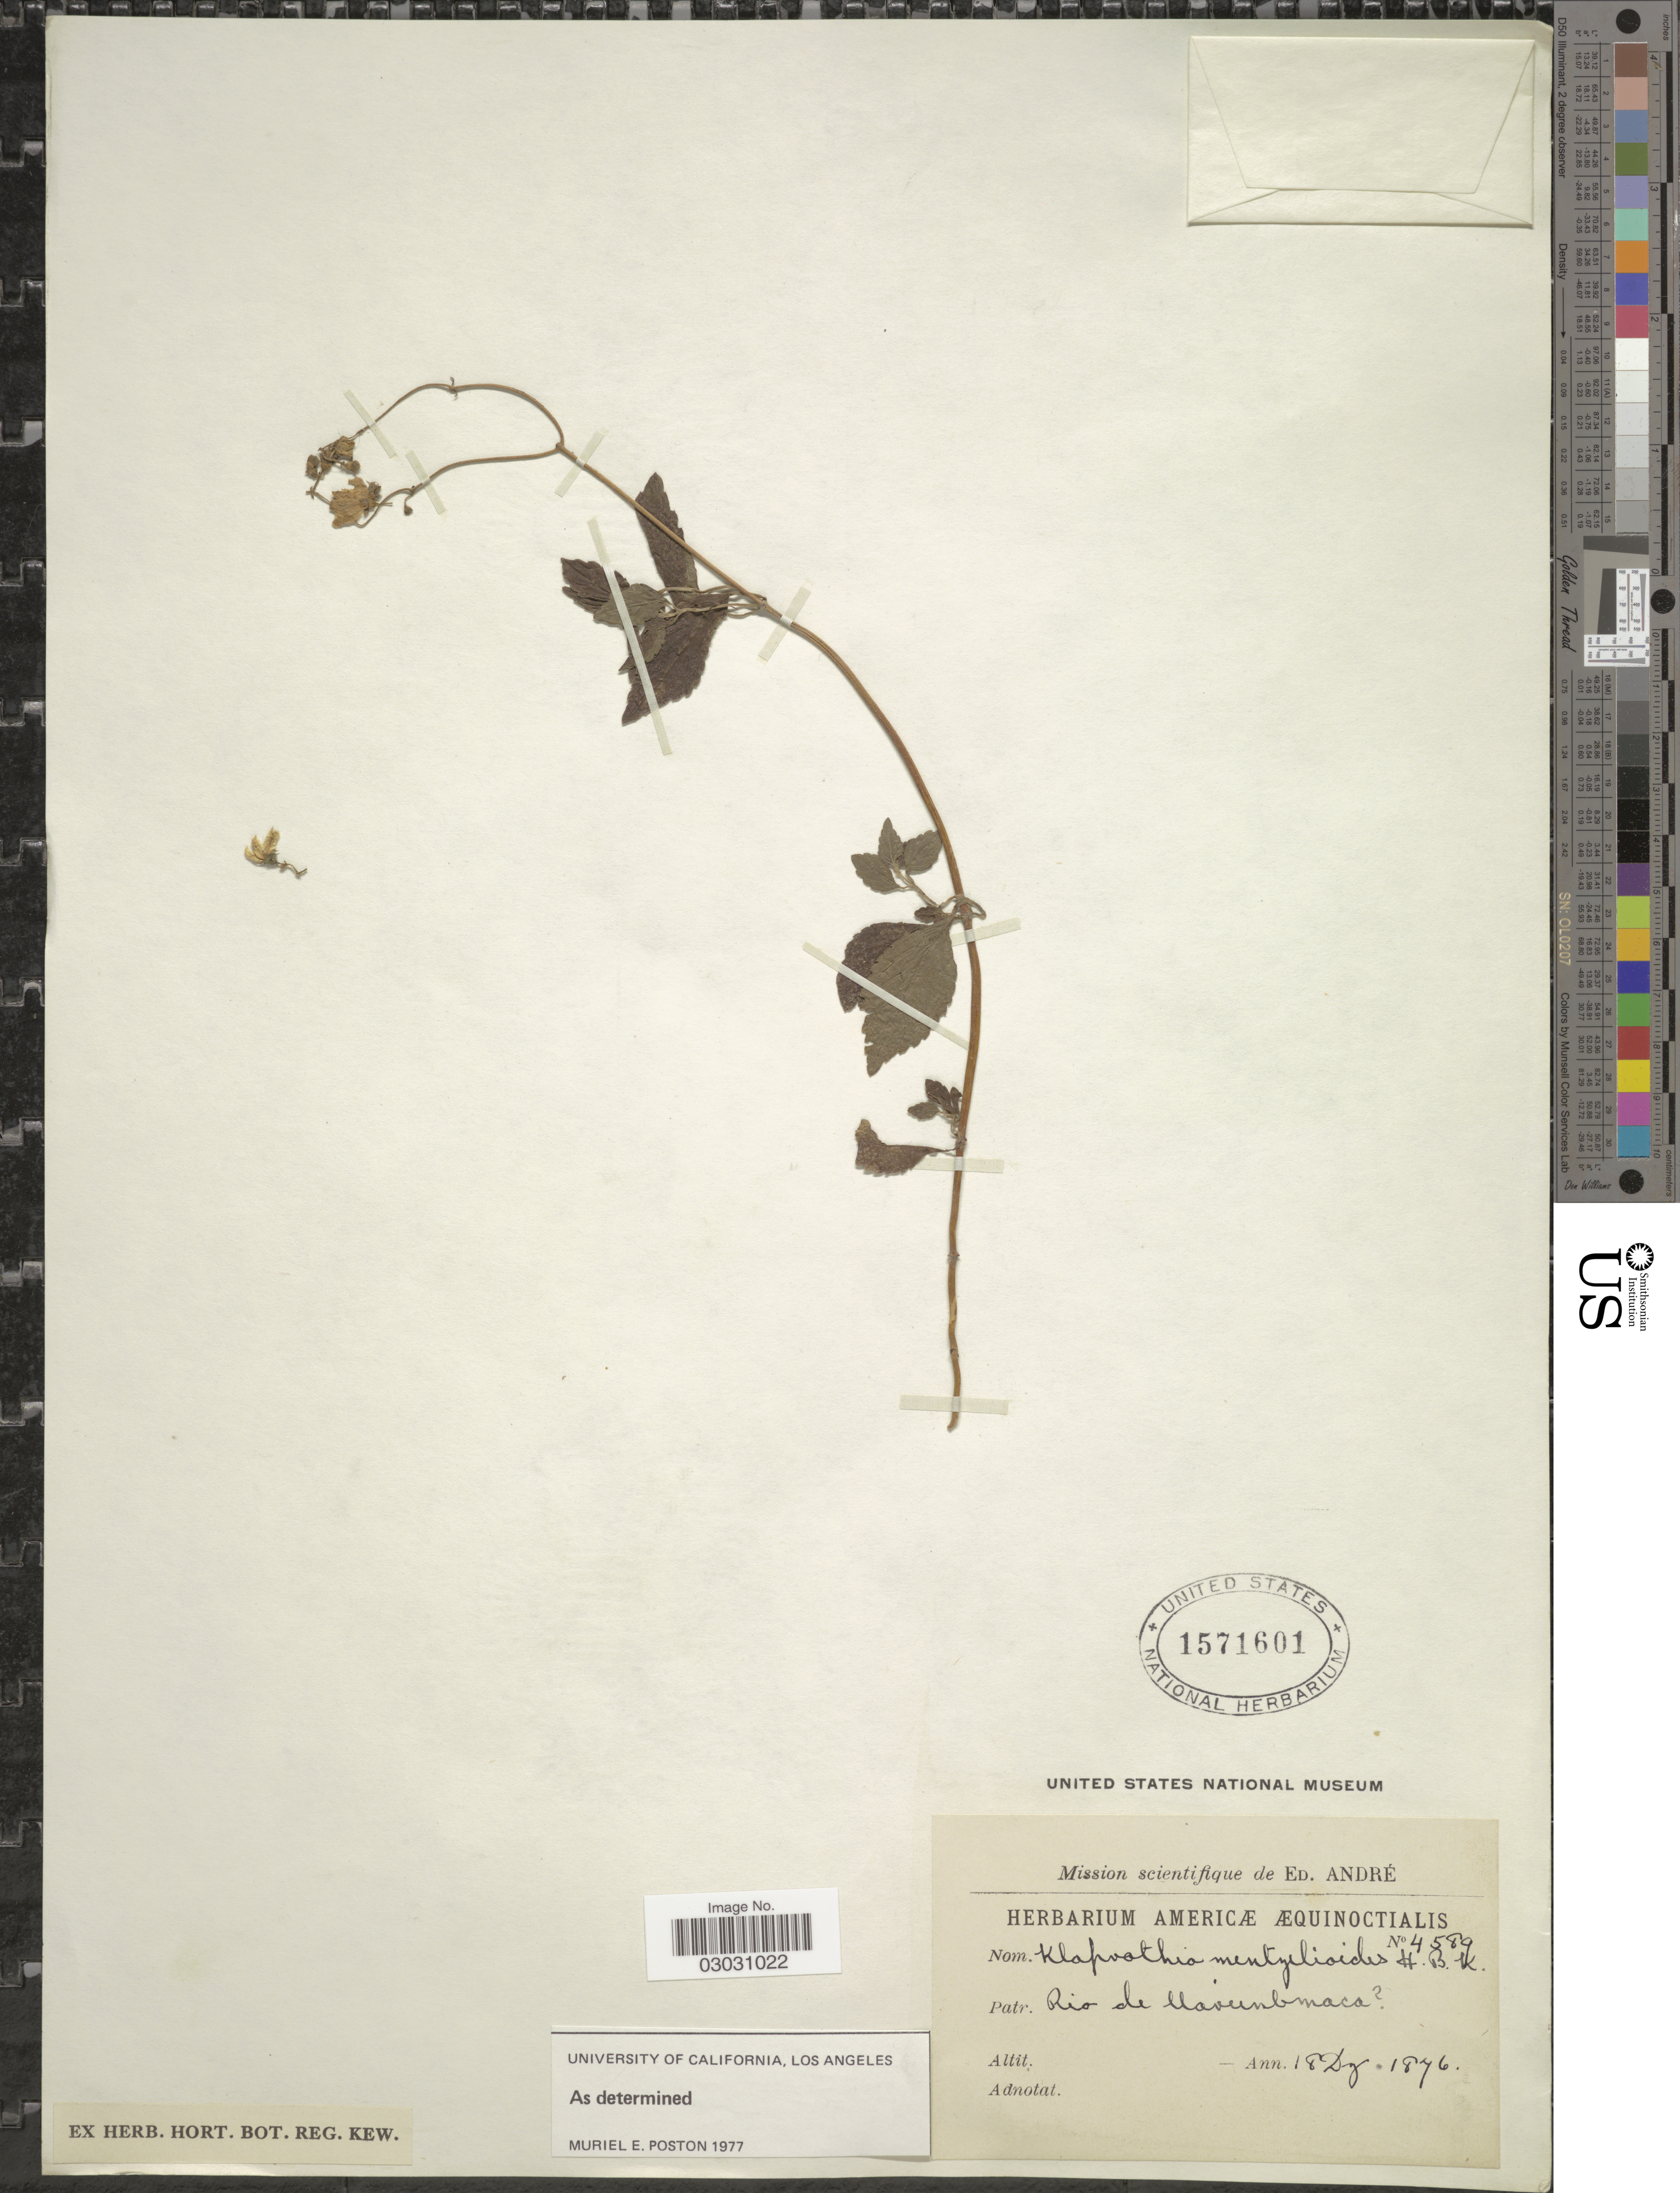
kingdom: Plantae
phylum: Tracheophyta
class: Magnoliopsida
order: Cornales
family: Loasaceae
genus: Klaprothia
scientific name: Klaprothia mentzelioides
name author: Kunth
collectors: E. Andre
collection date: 1876-12-18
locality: Rio de Mavunbmaca [interpreted].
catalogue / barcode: US 1571601